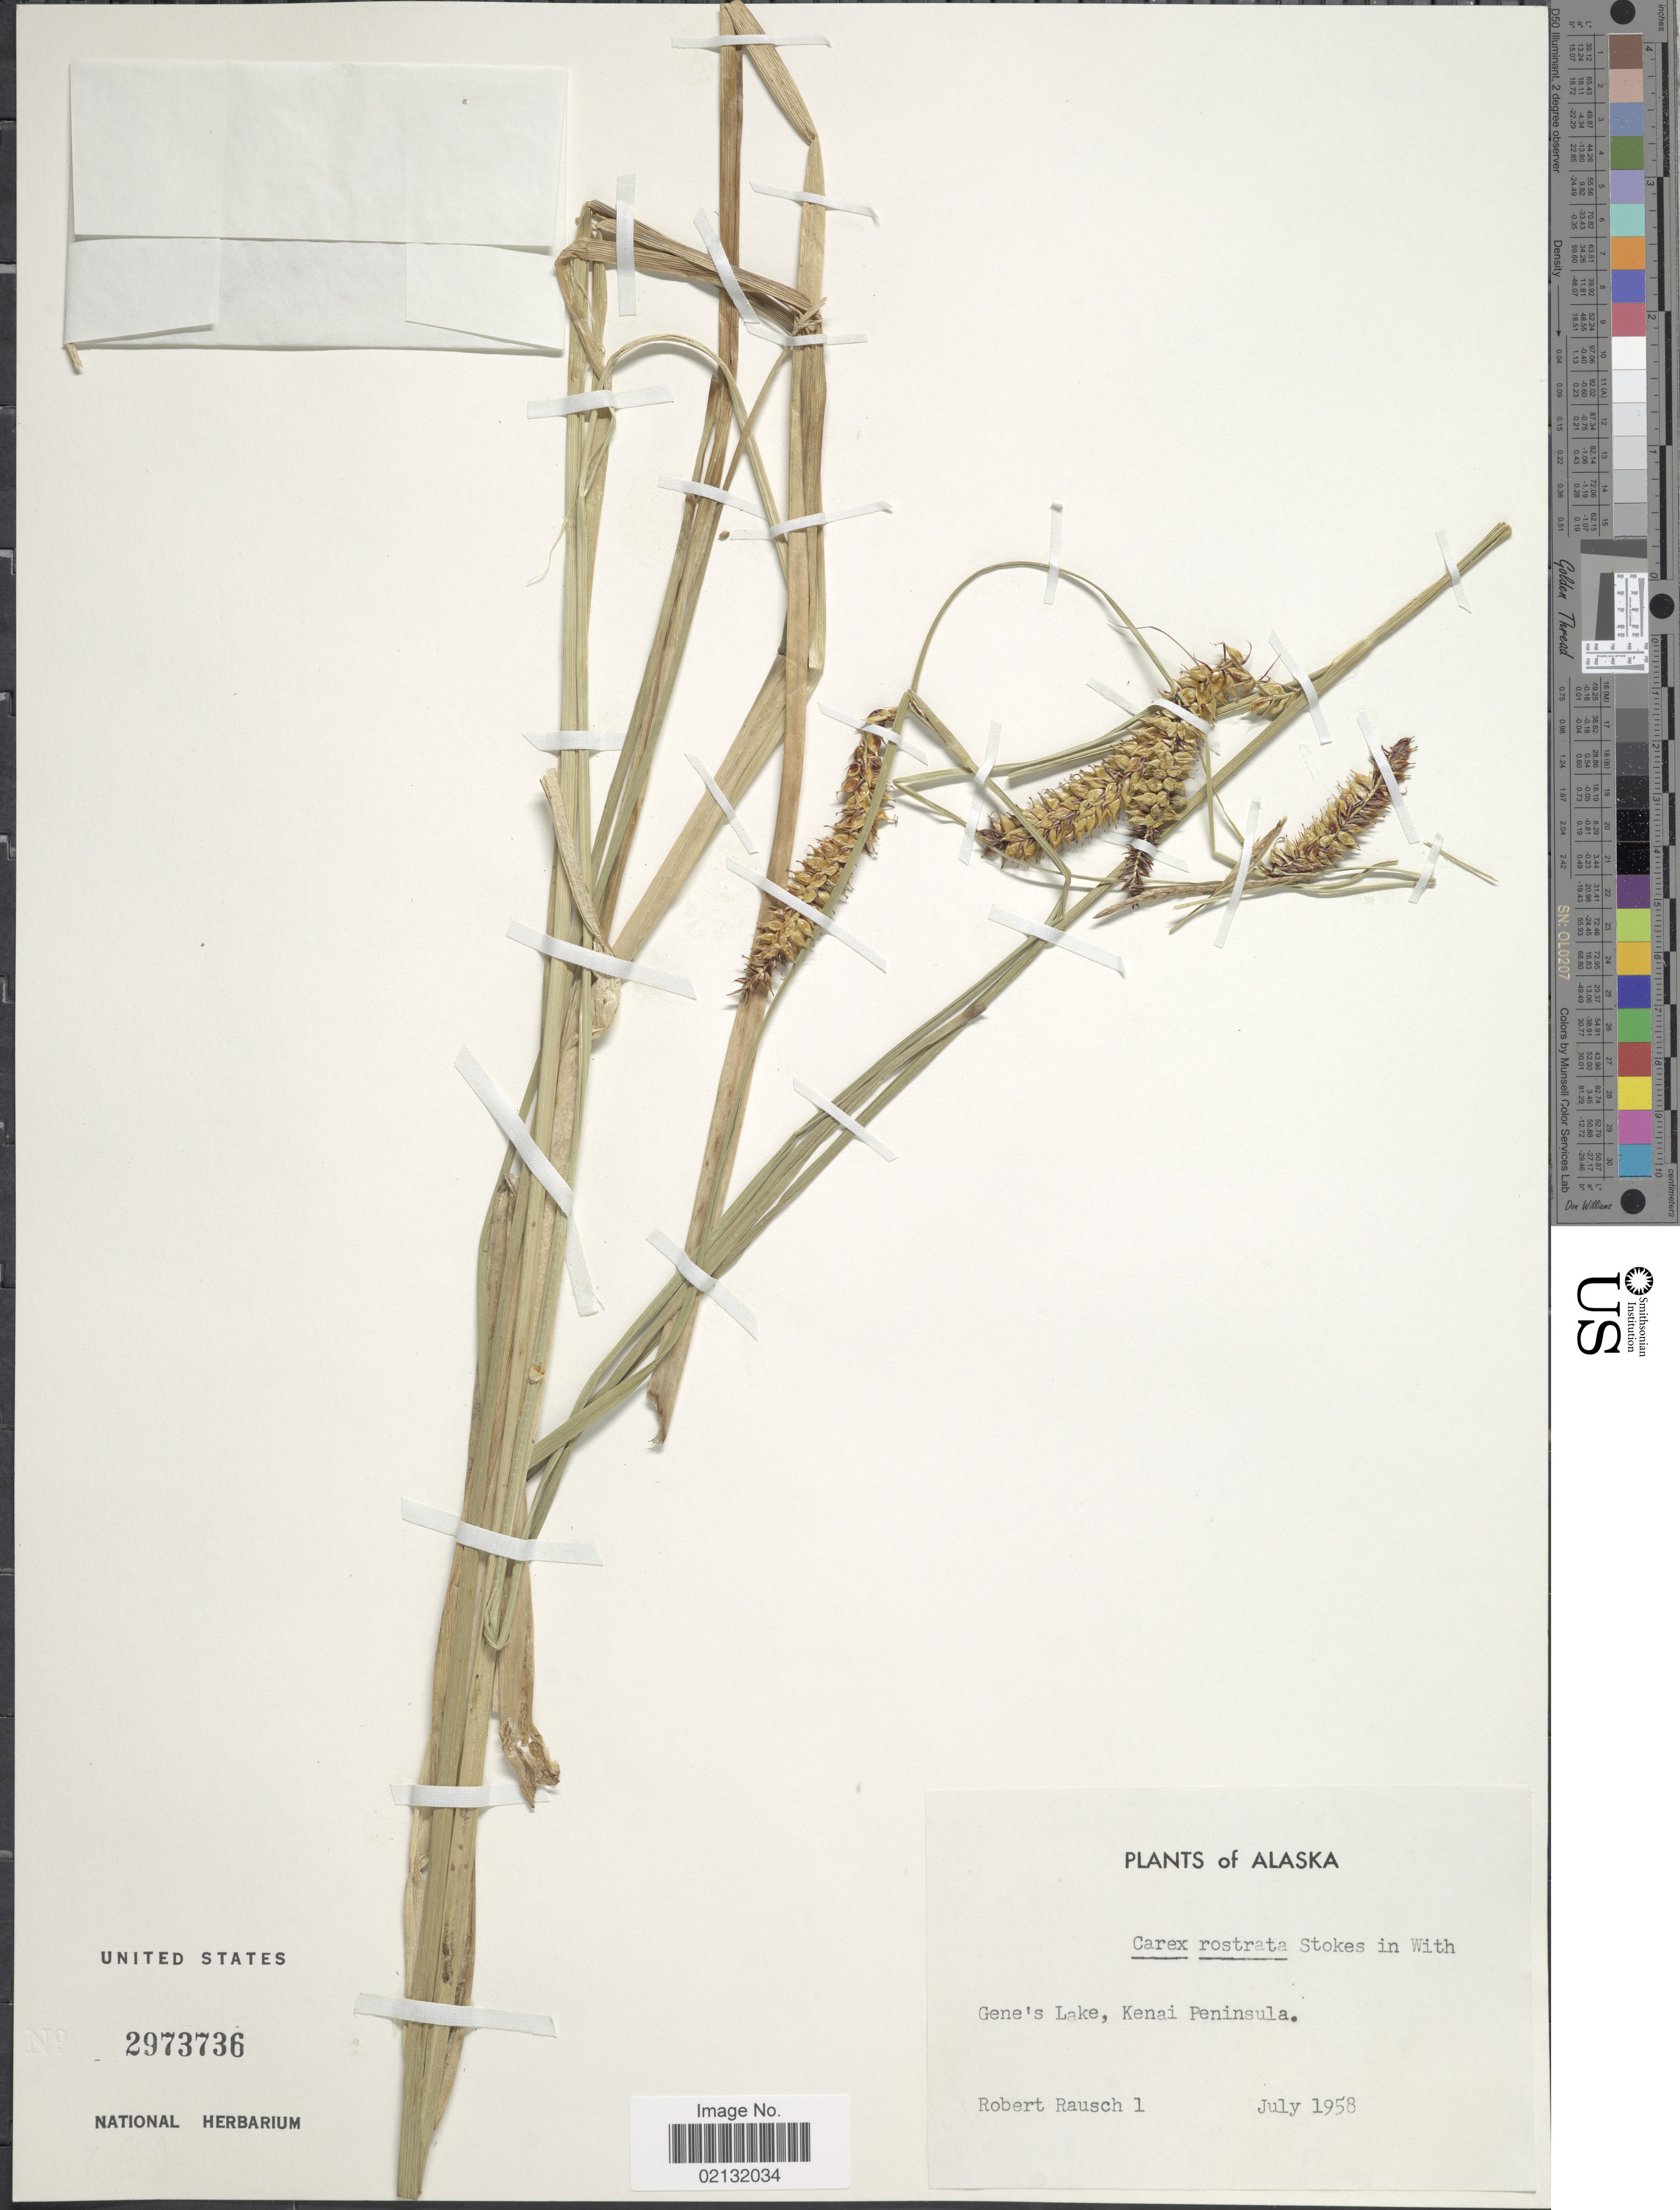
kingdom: Plantae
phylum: Tracheophyta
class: Liliopsida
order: Poales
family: Cyperaceae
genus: Carex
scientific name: Carex rostrata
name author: Stokes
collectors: R. Rausch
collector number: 1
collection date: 1958-07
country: United States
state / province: Alaska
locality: Gene's Lake, Kenai Peninsula.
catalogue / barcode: US 2973736